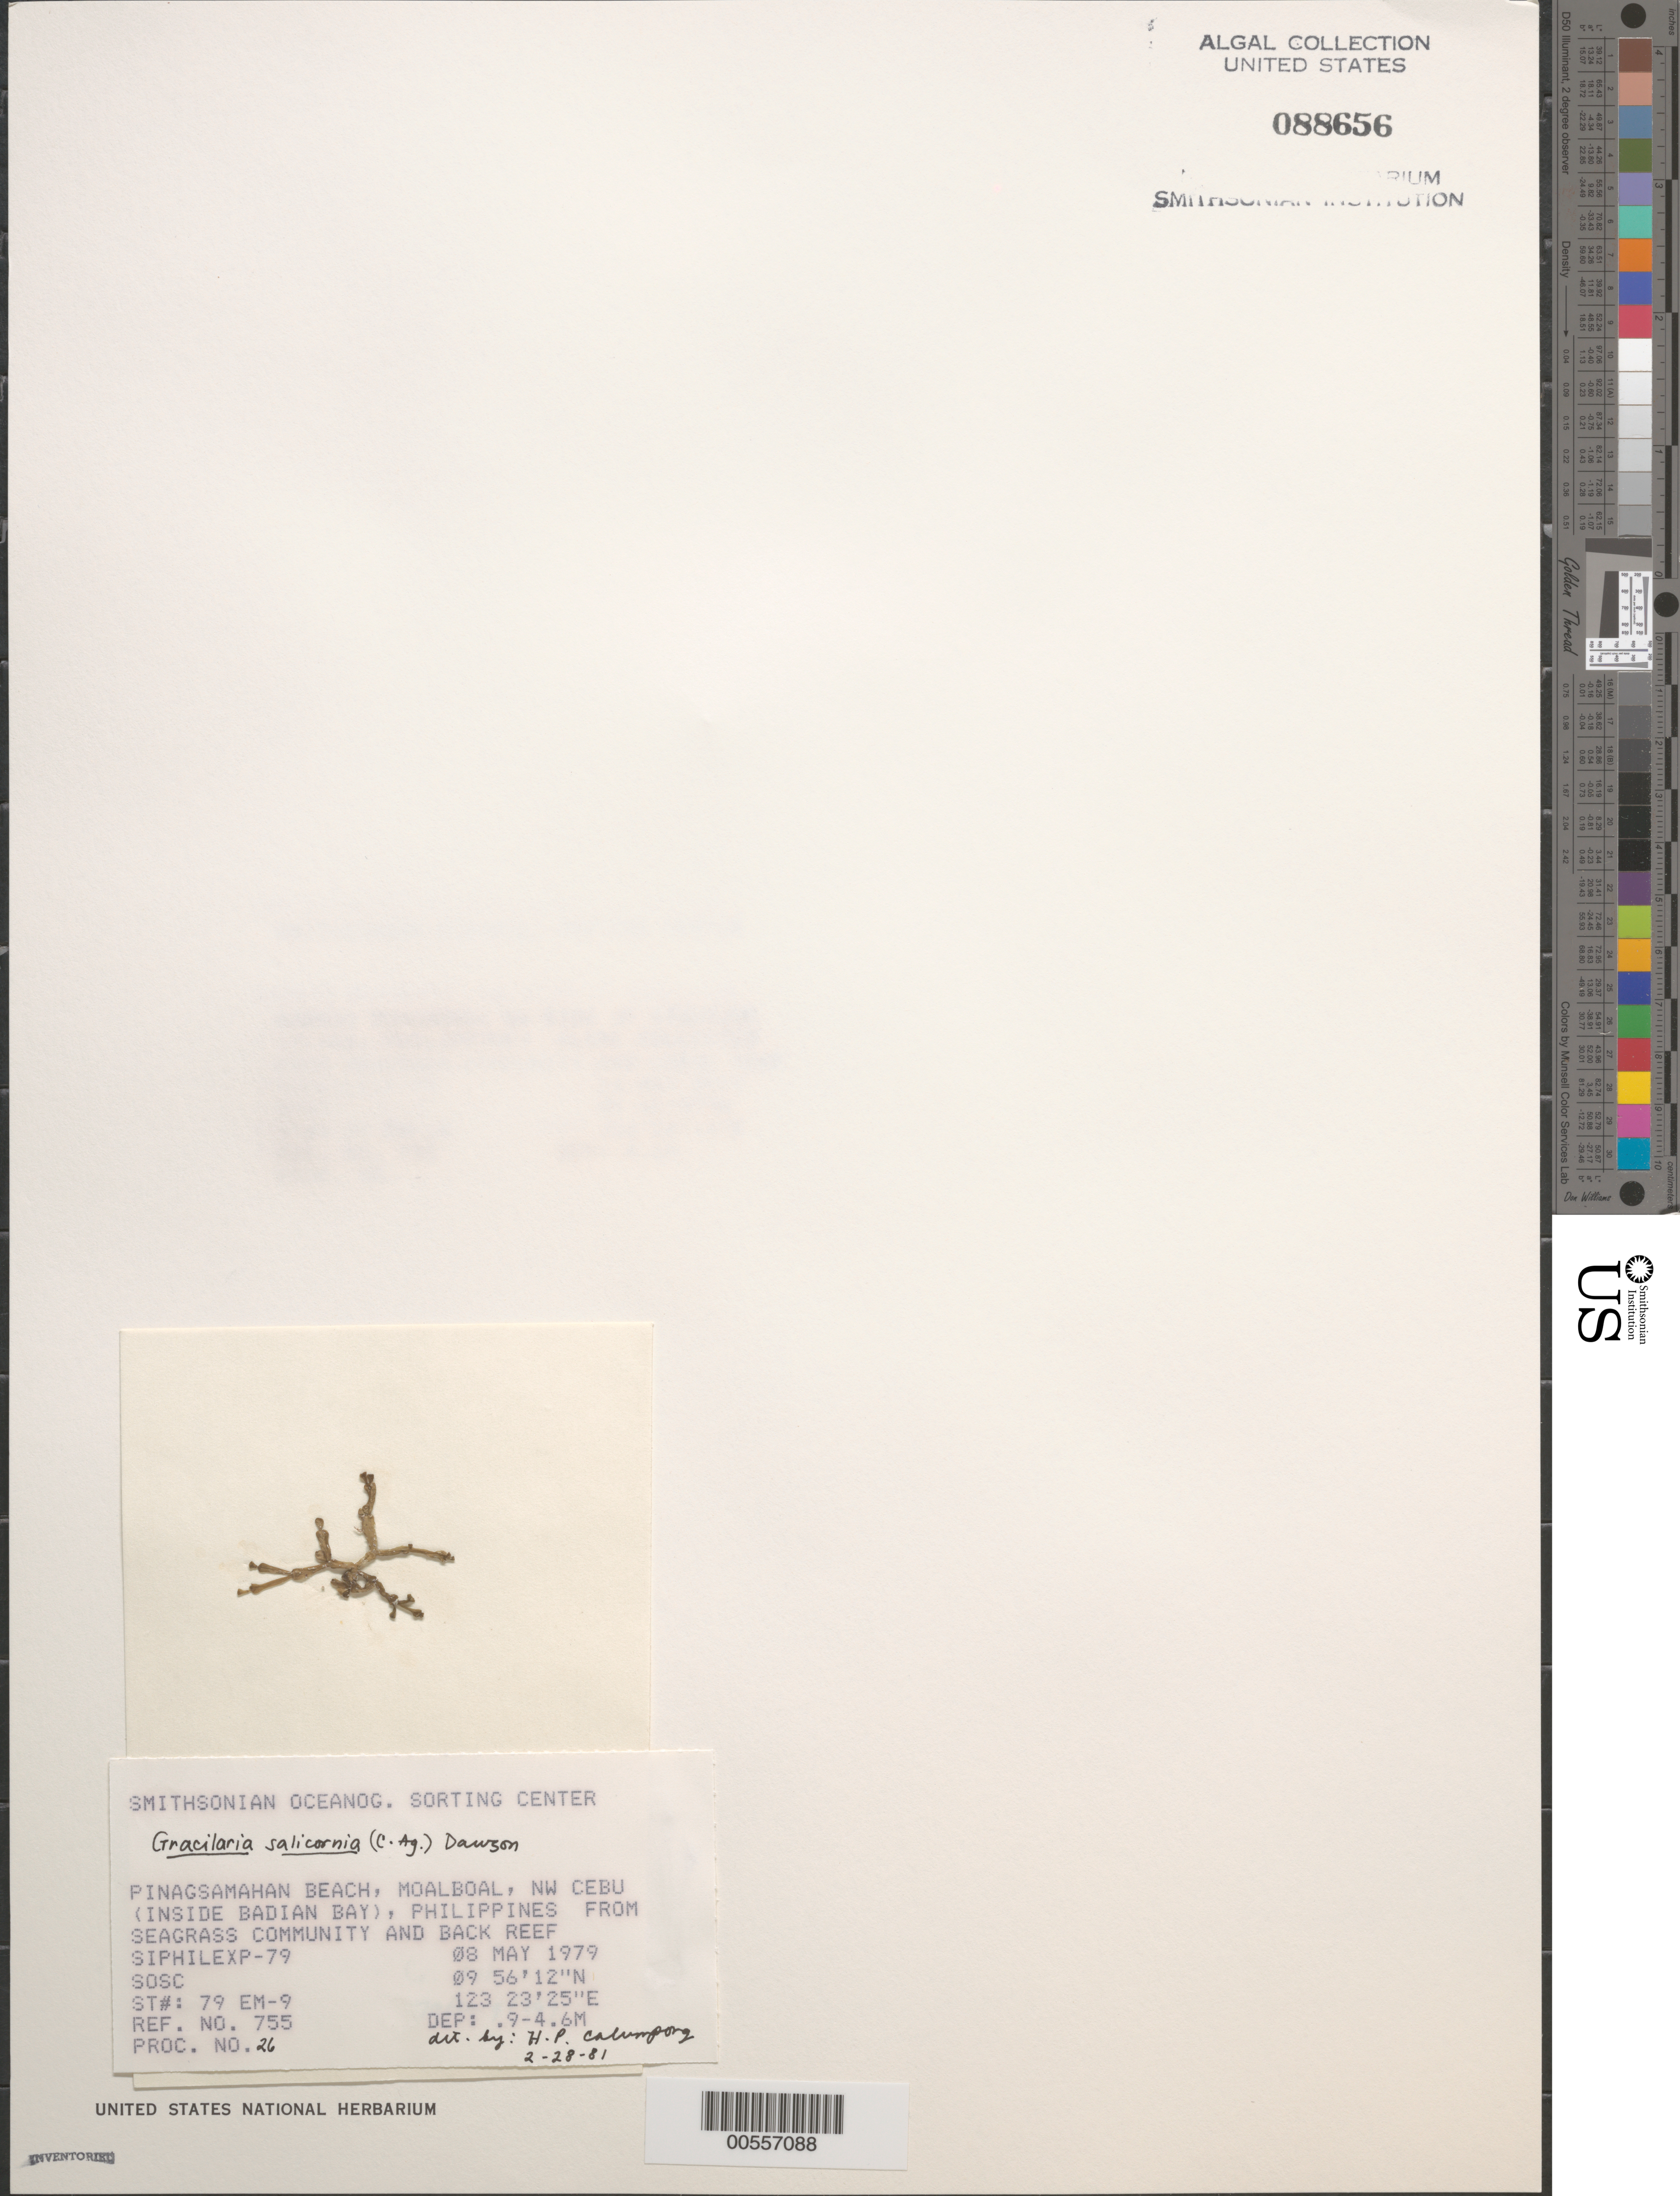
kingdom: Plantae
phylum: Rhodophyta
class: Florideophyceae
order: Gracilariales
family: Gracilariaceae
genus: Gracilaria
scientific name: Gracilaria salicornia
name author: (C. Agardh) E.Y. Dawson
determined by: Calumpong, H. P.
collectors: SOSC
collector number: Station 79 Em-9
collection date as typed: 08 May 1979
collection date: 1979-05-08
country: Philippines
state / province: Central Visayas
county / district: Cebu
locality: Moalboal, pinagsamahan beach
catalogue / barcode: US 88656